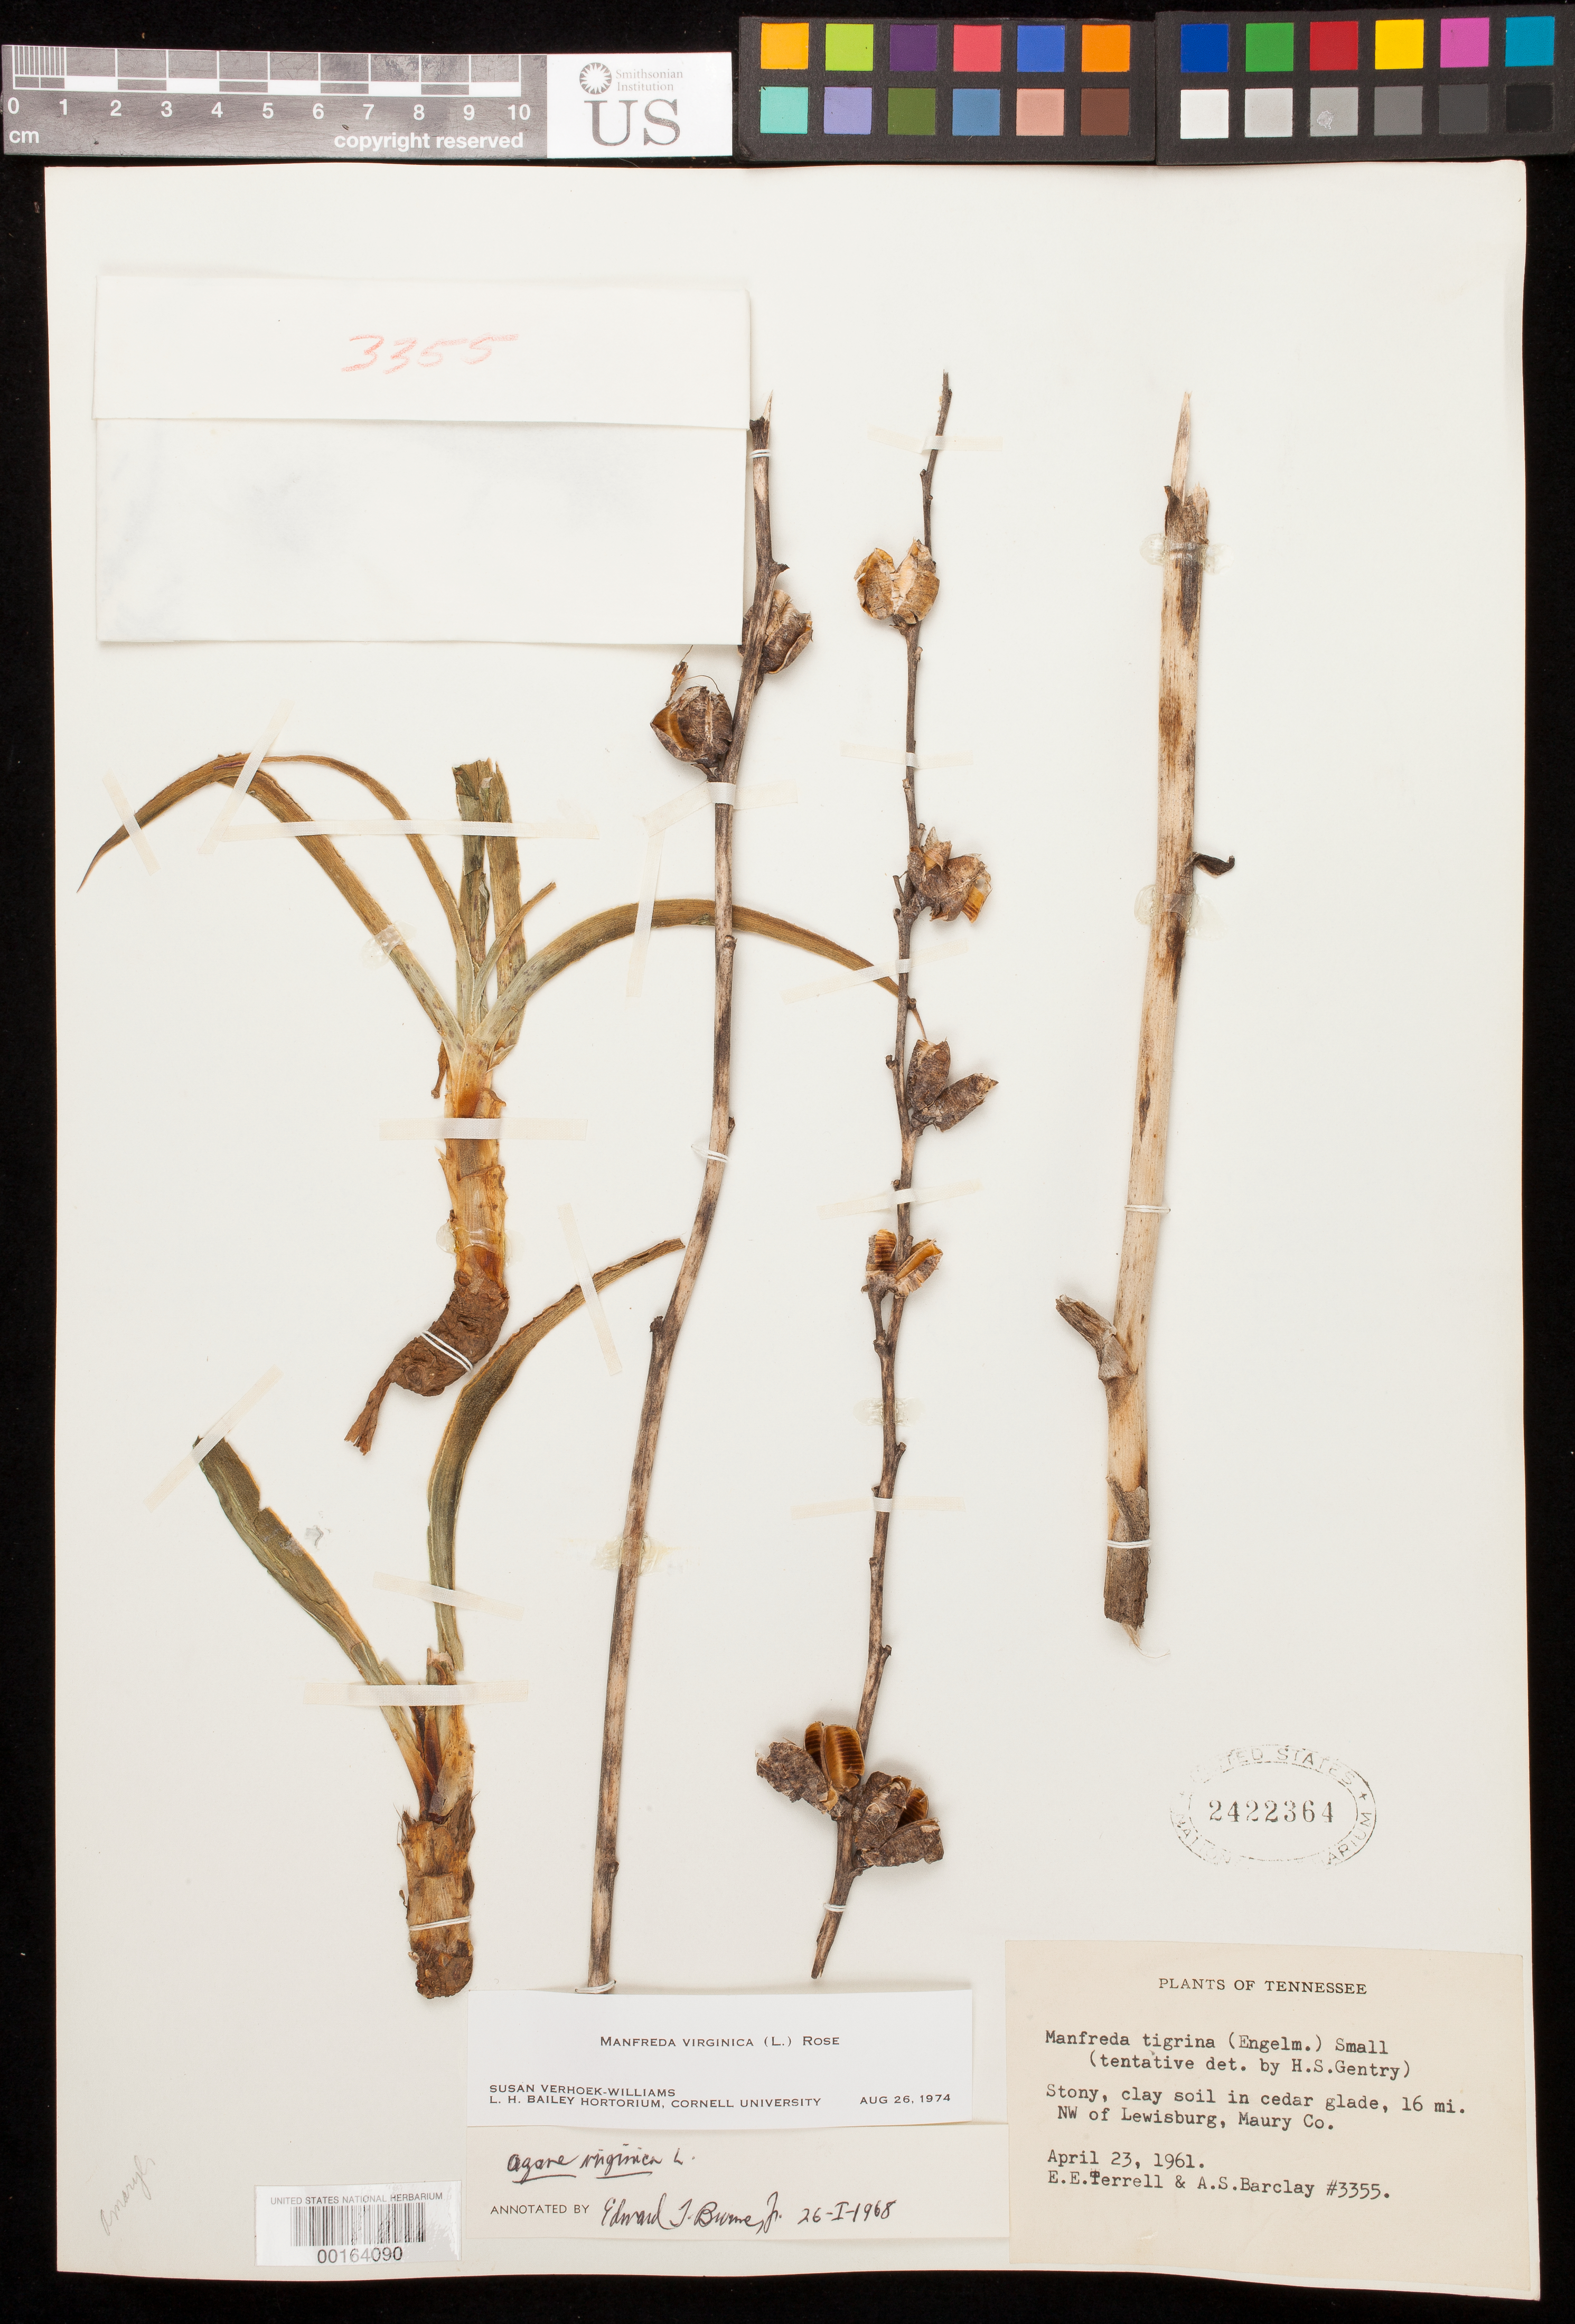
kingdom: Plantae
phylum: Tracheophyta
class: Liliopsida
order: Asparagales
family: Asparagaceae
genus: Manfreda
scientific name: Manfreda virginica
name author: (L.) Salisb. ex Rose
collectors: E. E. Terrell & A. S. Barclay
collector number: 3355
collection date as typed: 23 Apr 1961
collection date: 1961-04-23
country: United States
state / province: Tennessee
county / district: Maury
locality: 16 mi nw of lewisburg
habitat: Stony, clay soil in cedar glade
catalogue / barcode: US 2422364